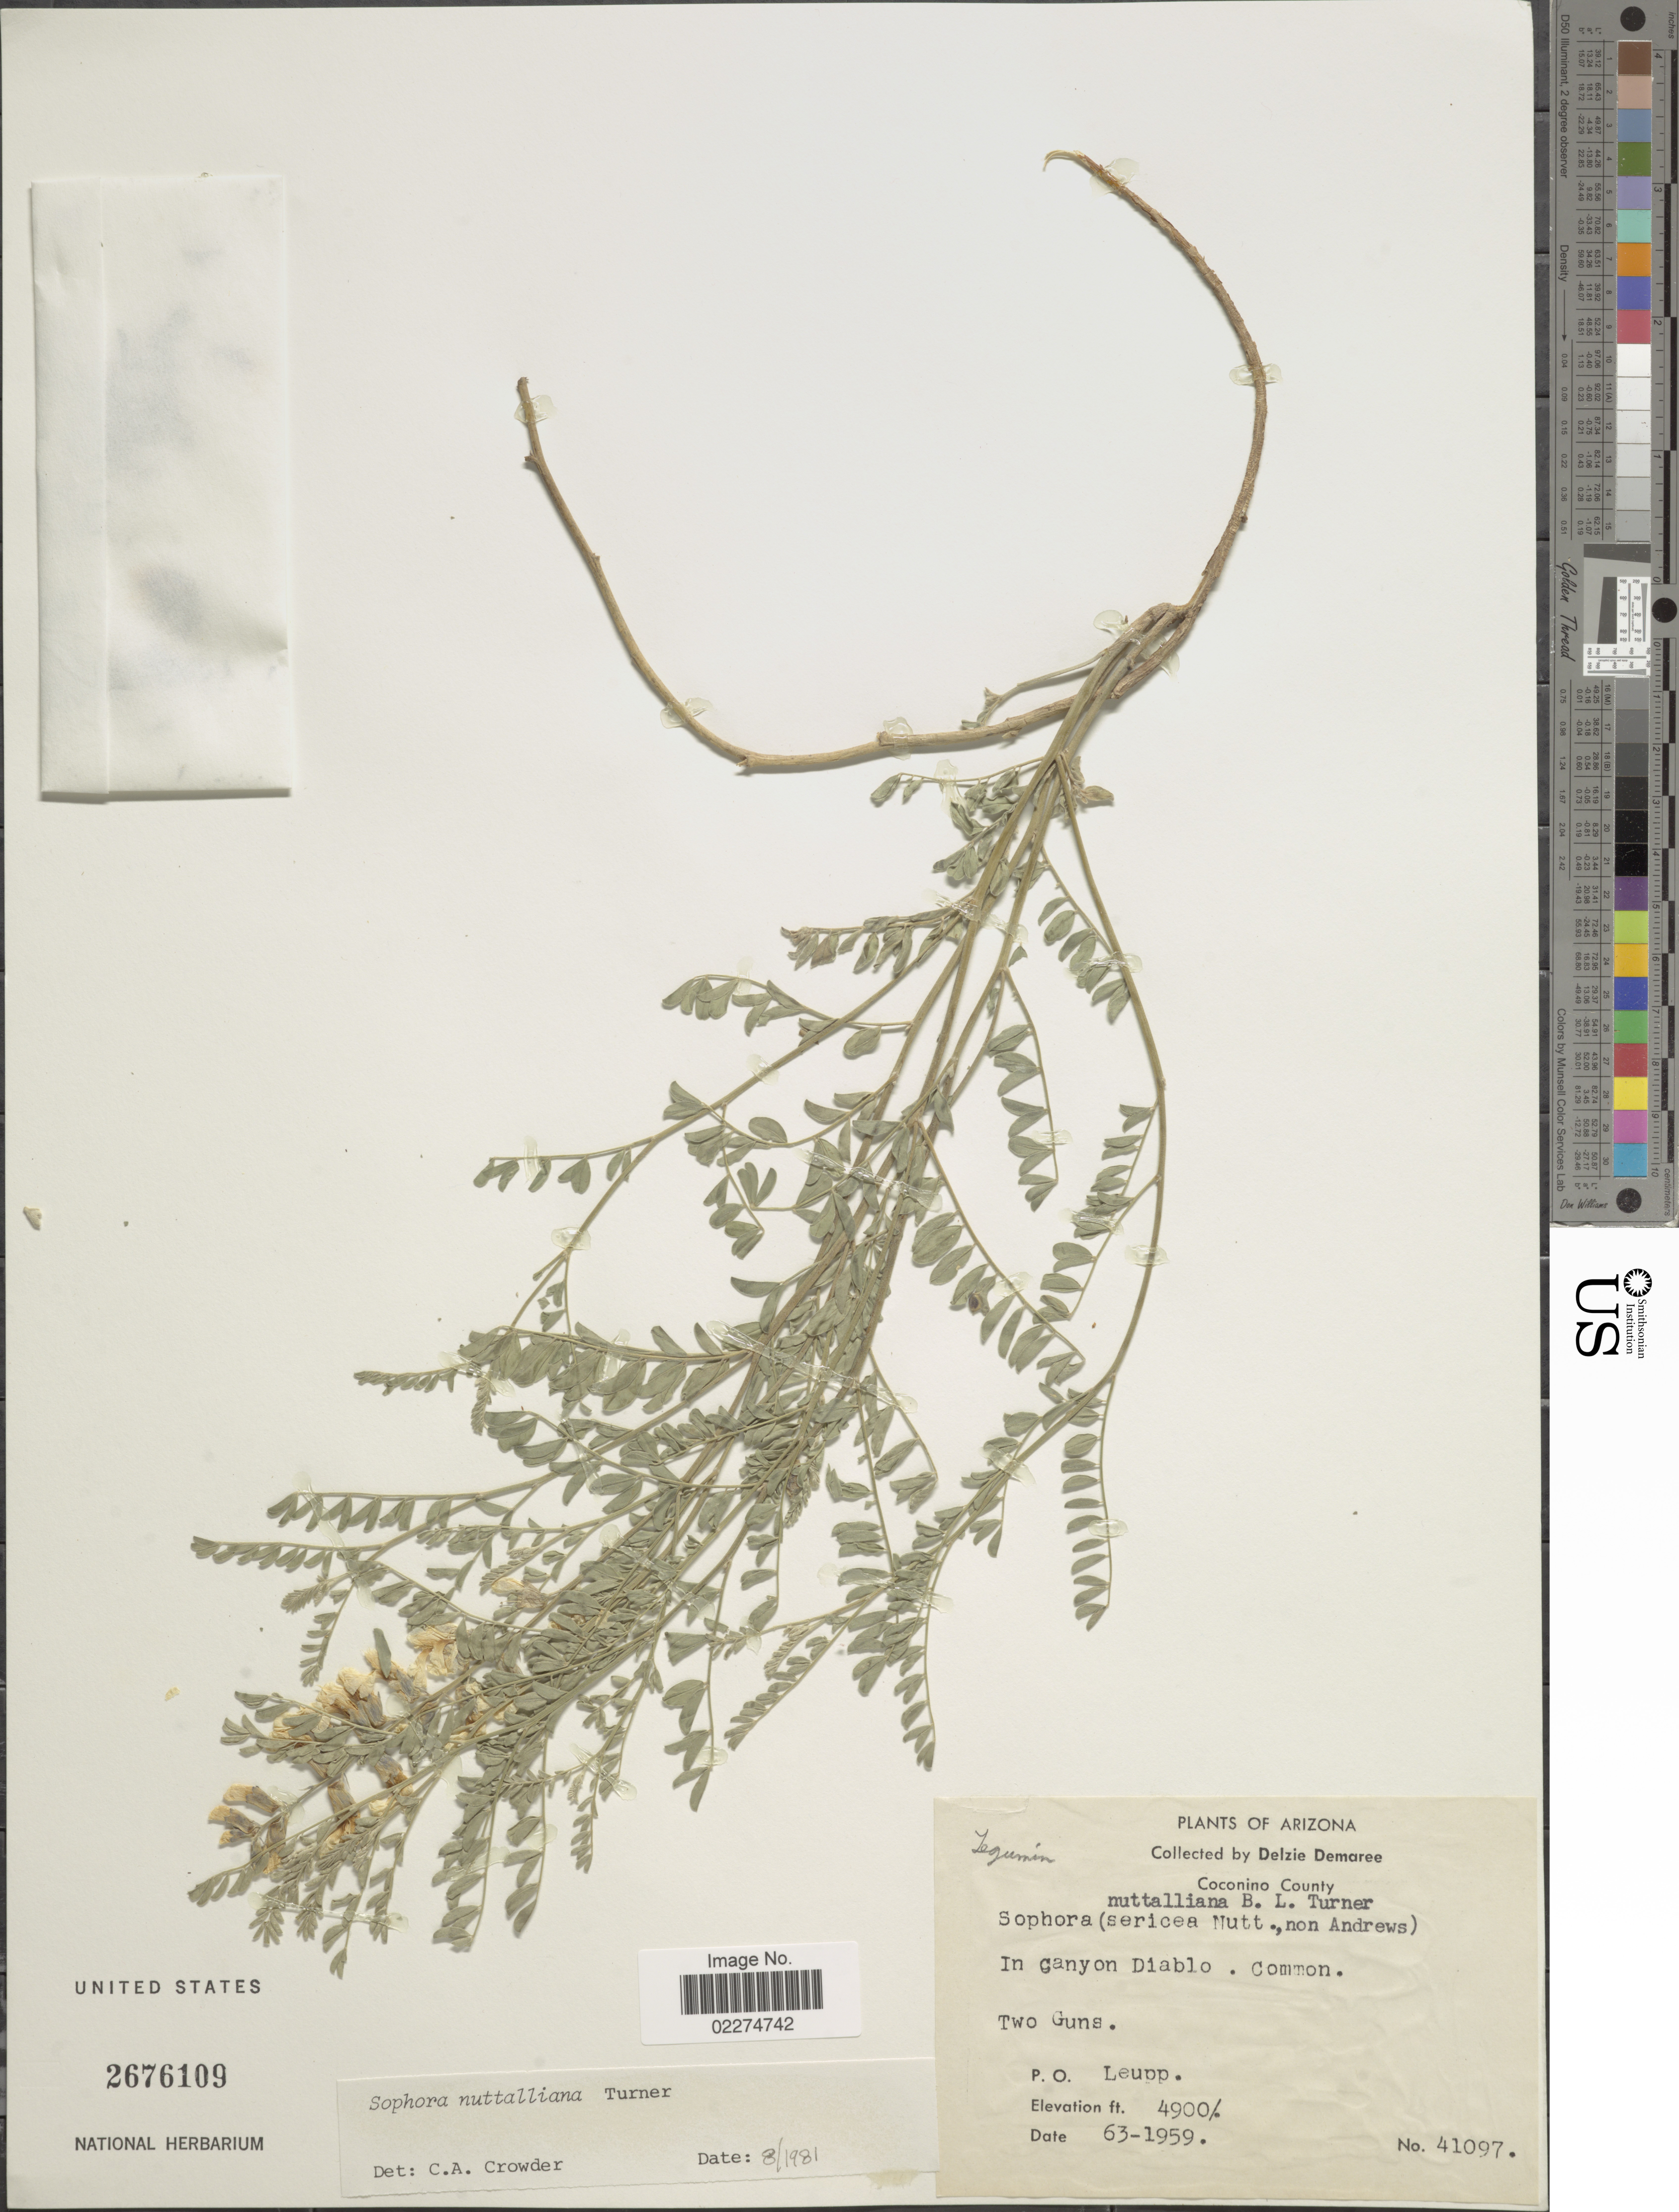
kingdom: Plantae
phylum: Tracheophyta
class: Magnoliopsida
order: Fabales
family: Fabaceae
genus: Sophora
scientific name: Sophora nuttalliana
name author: B.L. Turner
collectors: D. Demaree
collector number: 41097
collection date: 1959-03-06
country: United States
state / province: Arizona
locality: Coconino County, In canyon Diablo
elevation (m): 1494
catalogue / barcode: US 2676109